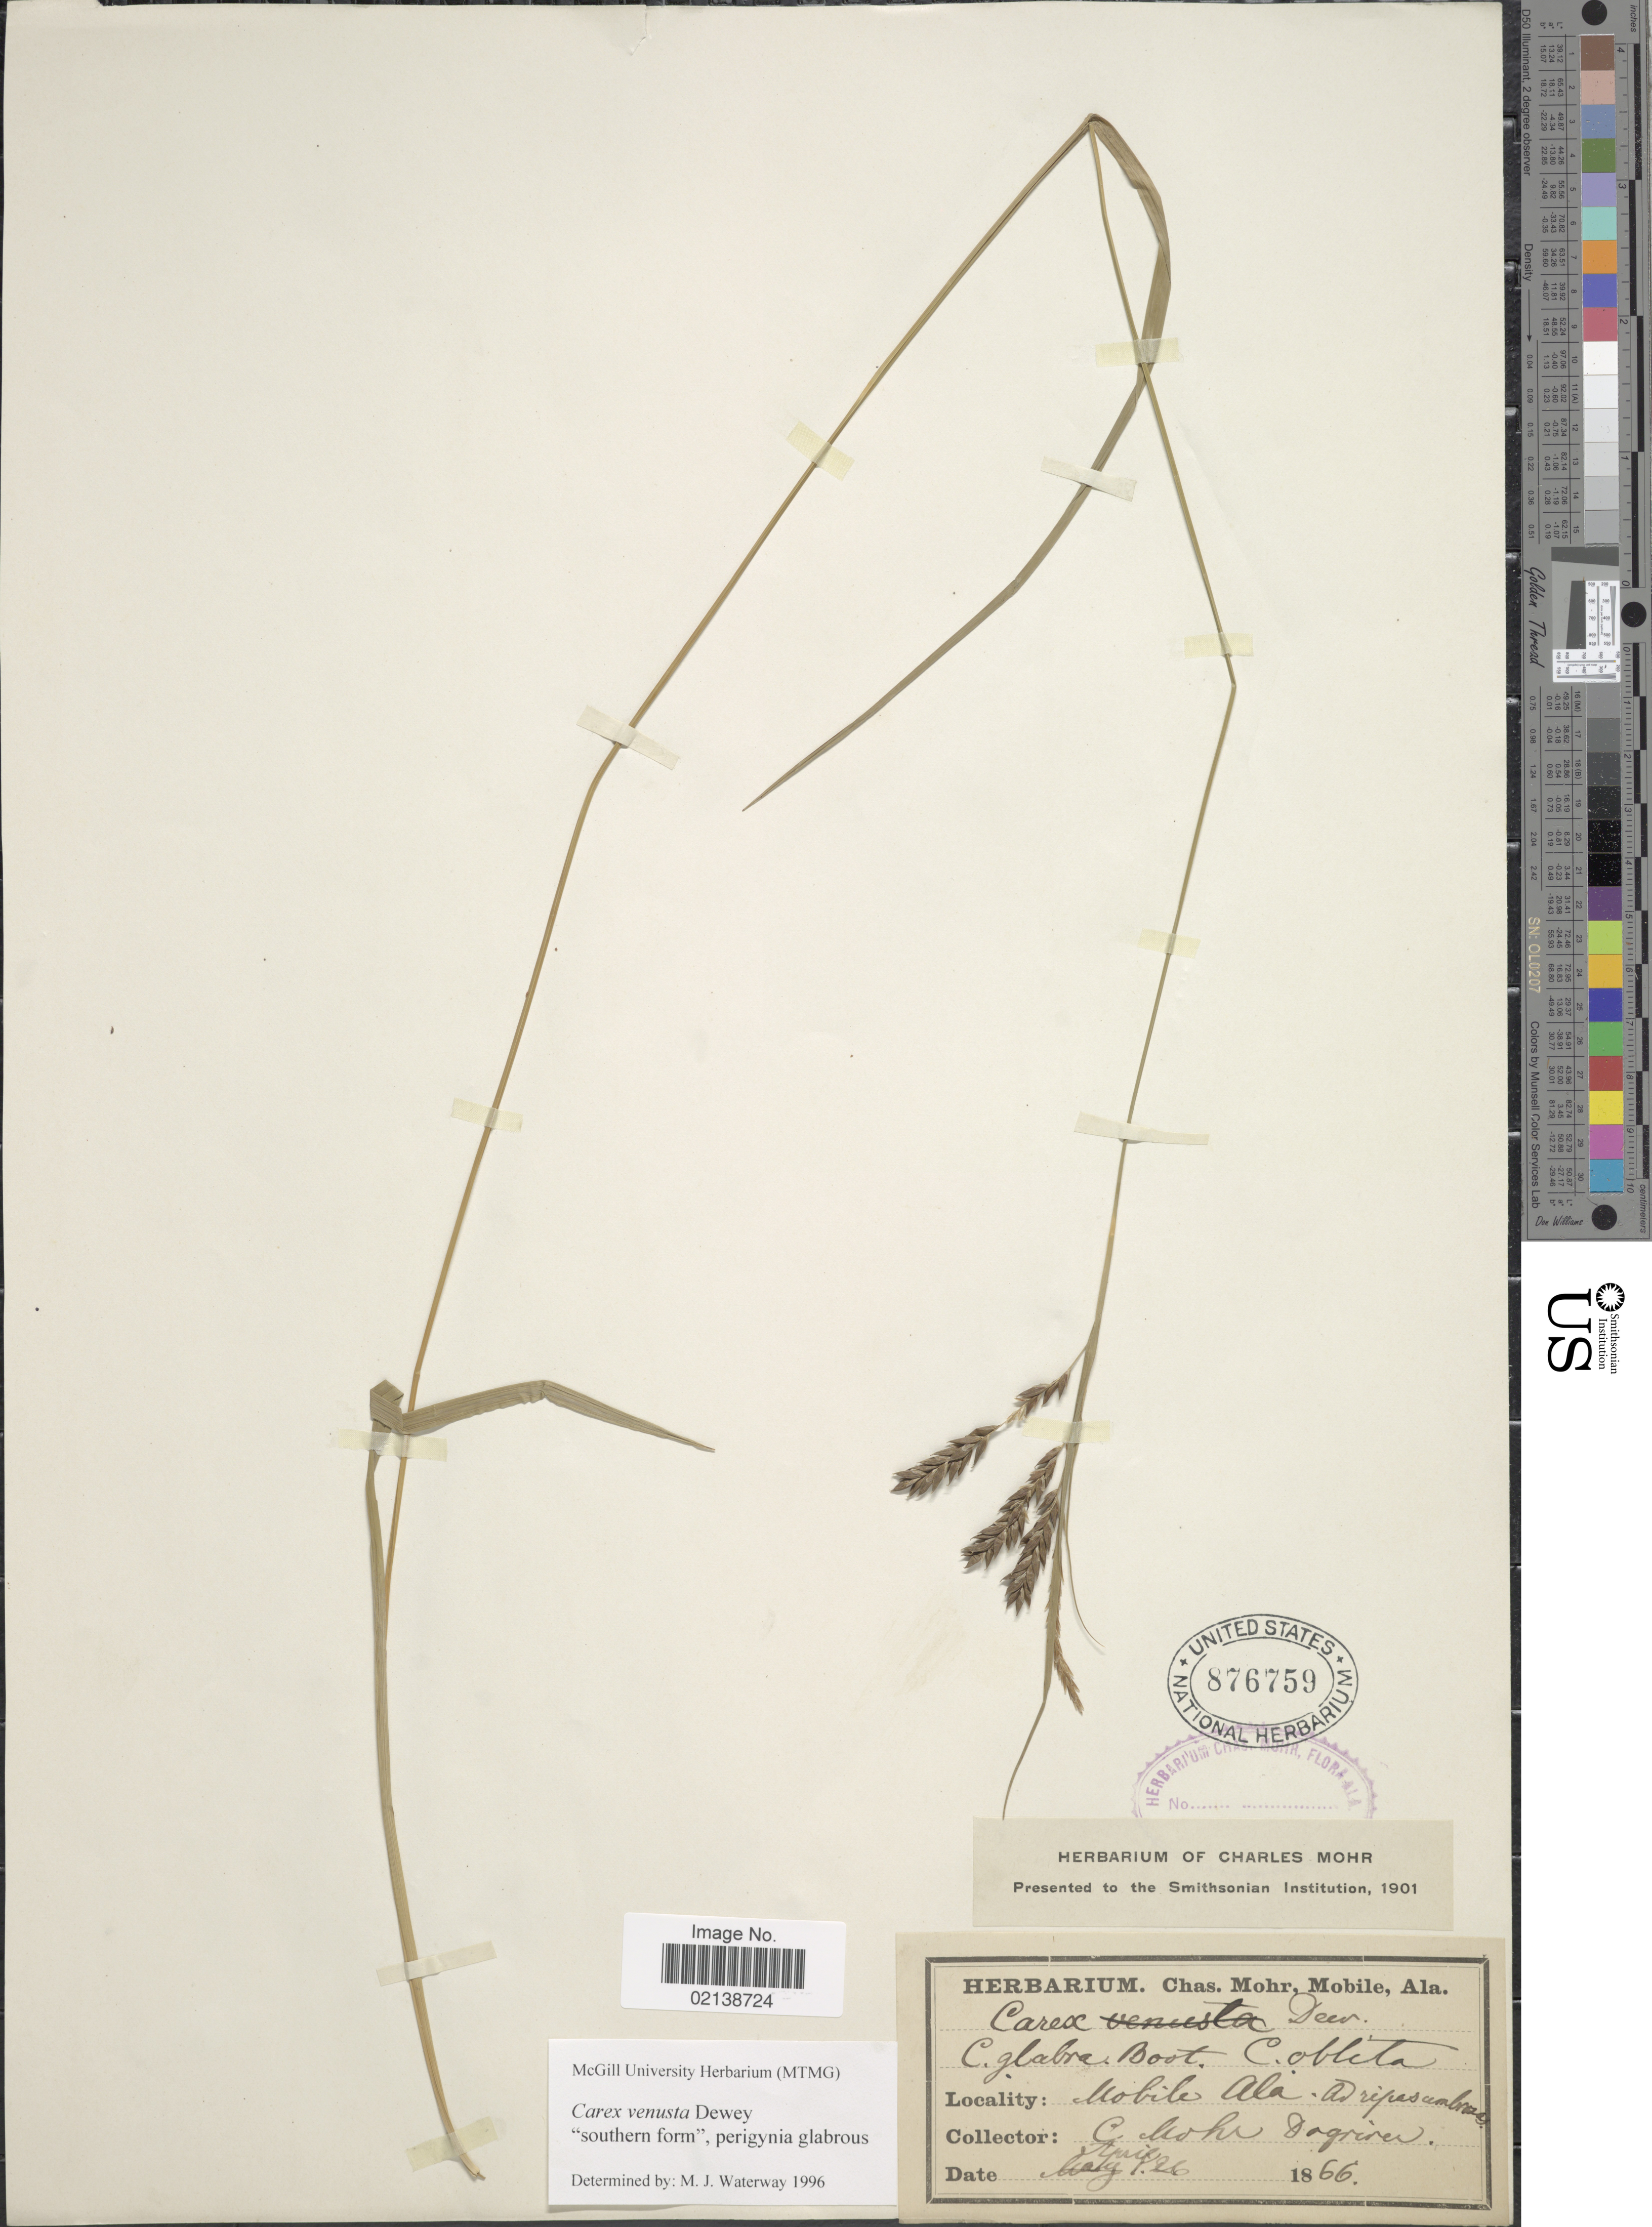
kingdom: Plantae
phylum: Tracheophyta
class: Liliopsida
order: Poales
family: Cyperaceae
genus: Carex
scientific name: Carex venusta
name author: Dewey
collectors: C. T. Mohr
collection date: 1866-04-26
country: United States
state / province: Alabama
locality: Mobile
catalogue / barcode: US 876759